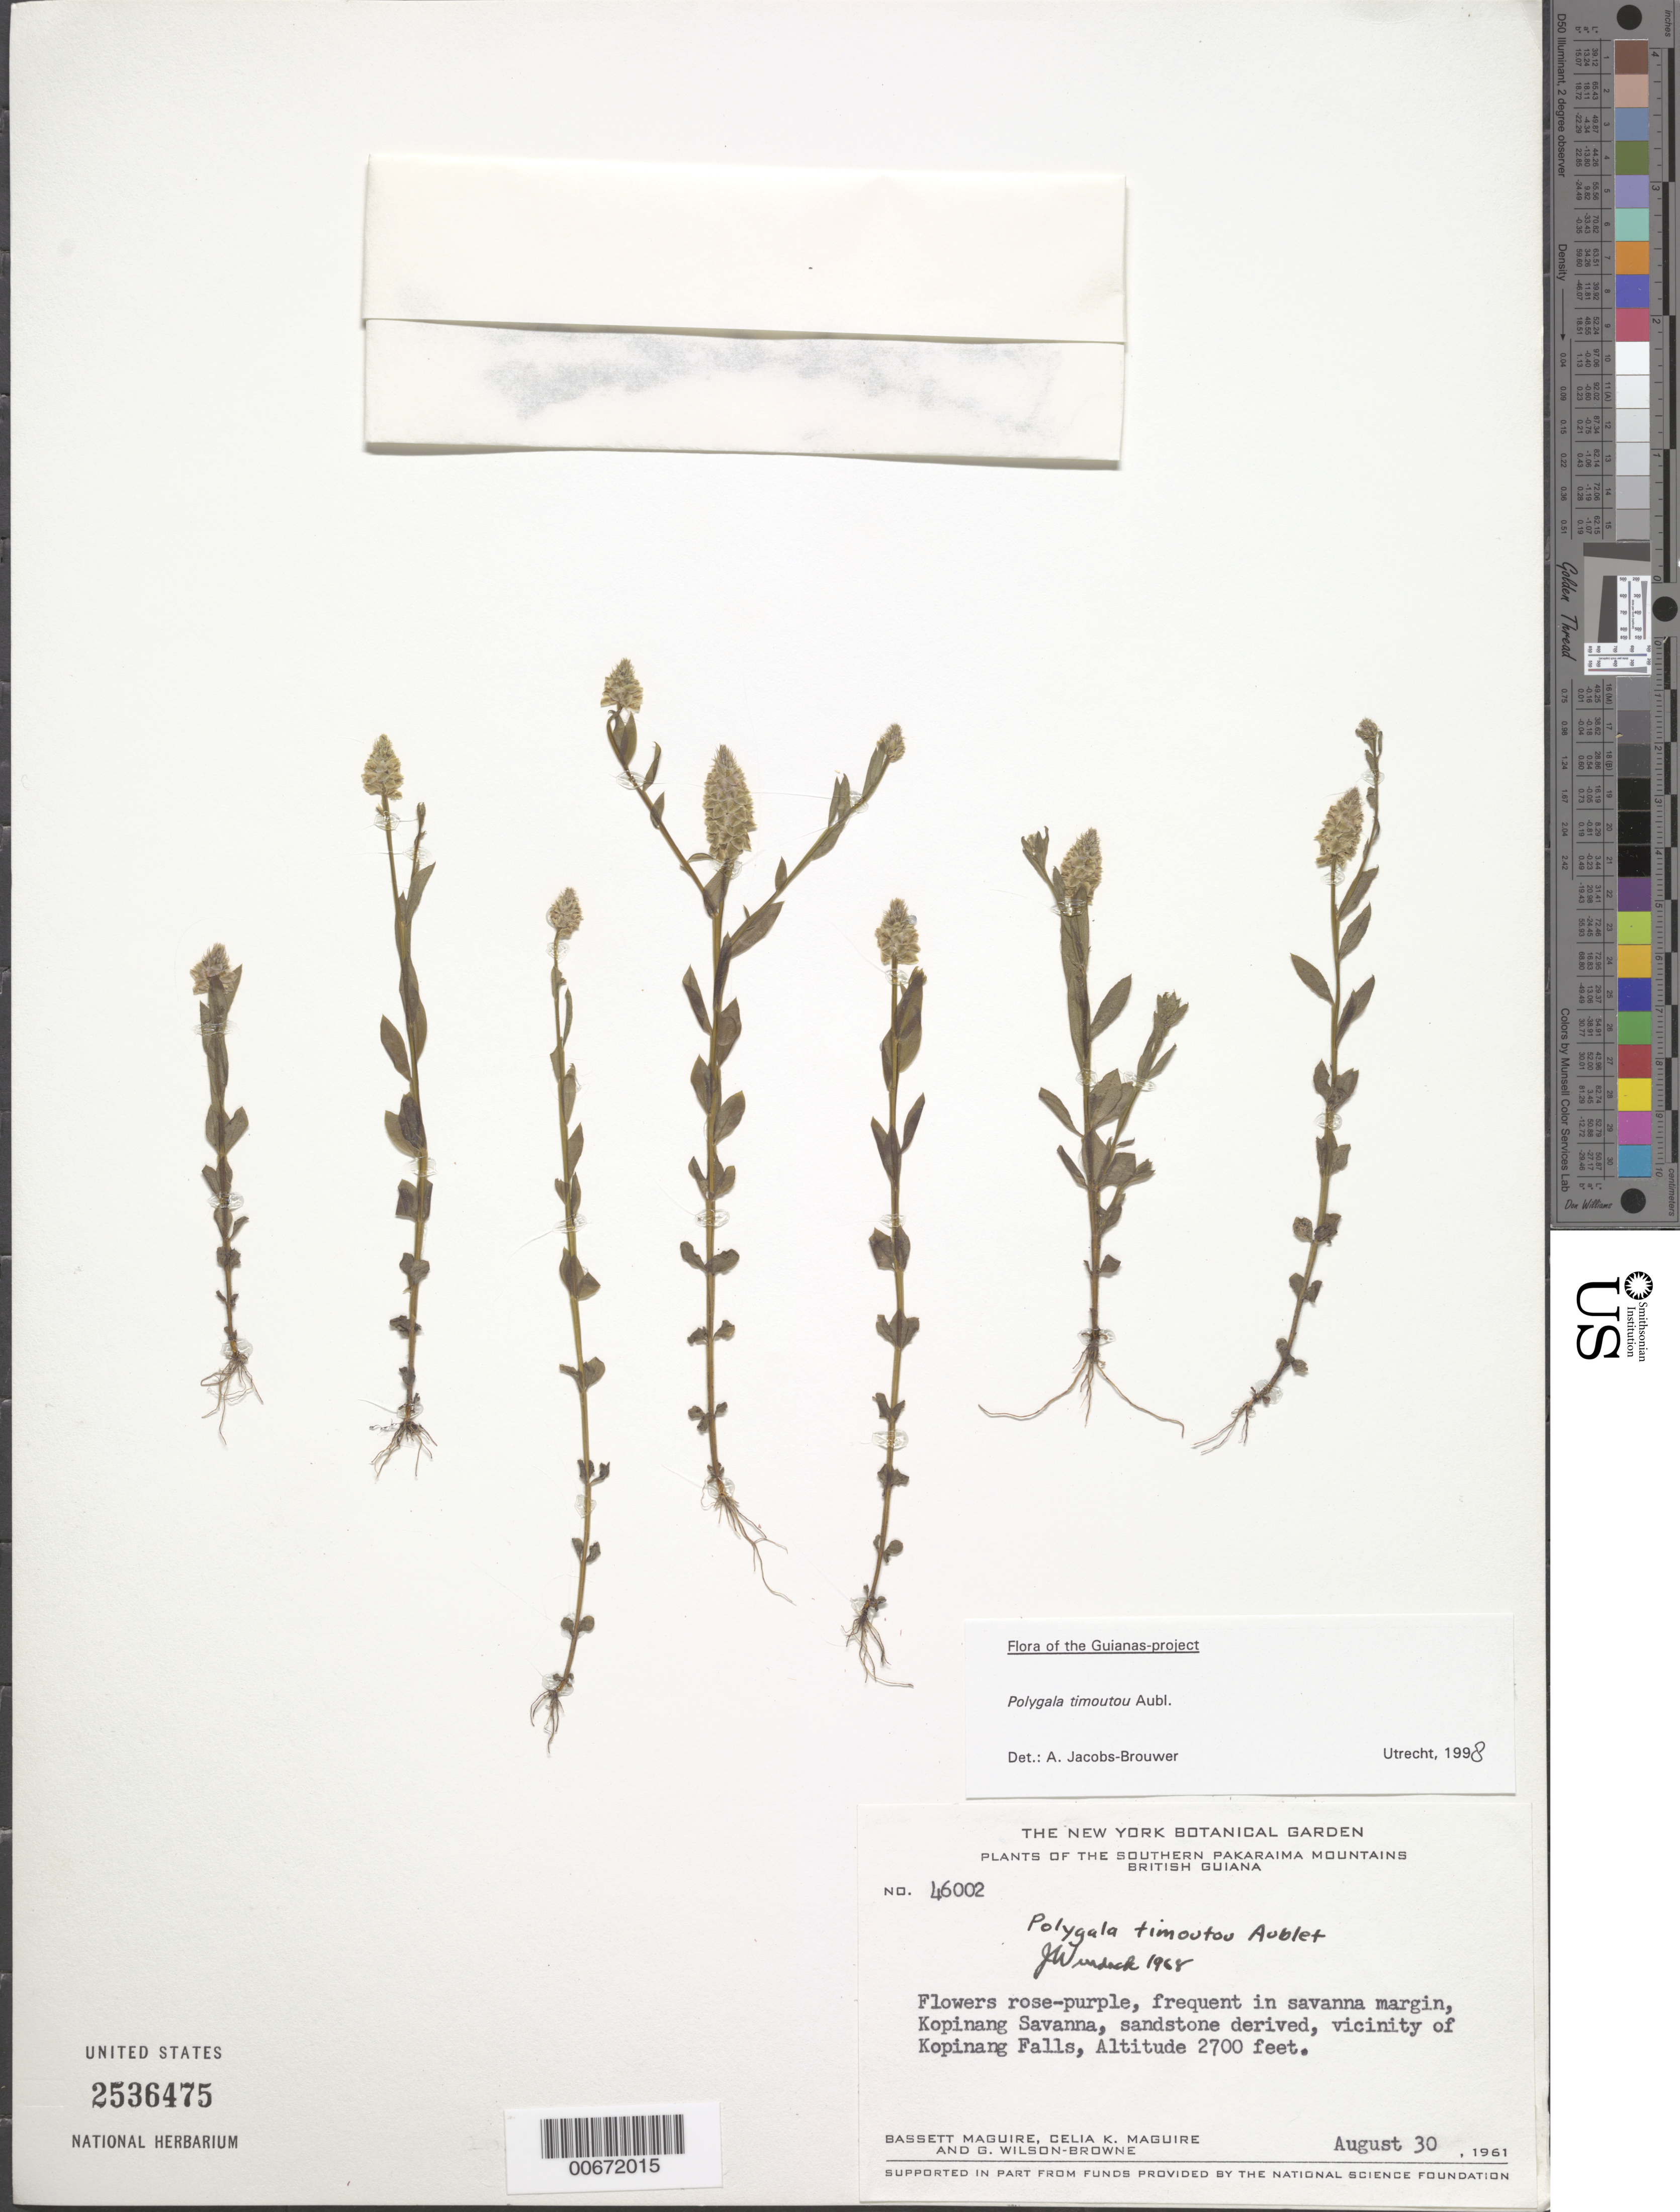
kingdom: Plantae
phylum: Tracheophyta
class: Magnoliopsida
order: Fabales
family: Polygalaceae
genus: Polygala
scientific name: Polygala timoutou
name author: Aubl.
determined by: Jacobs-Brouwer, A.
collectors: B. Maguire, C. K. Maguire & G. Wilson-Browne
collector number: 46002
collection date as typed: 30-Aug-61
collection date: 1961-08-30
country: Guyana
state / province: Potaro-Siparuni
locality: Kopinang Savanna, vic. of Kopinang Falls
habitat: Sandstone derived savanna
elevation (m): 823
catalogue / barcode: US 2536475